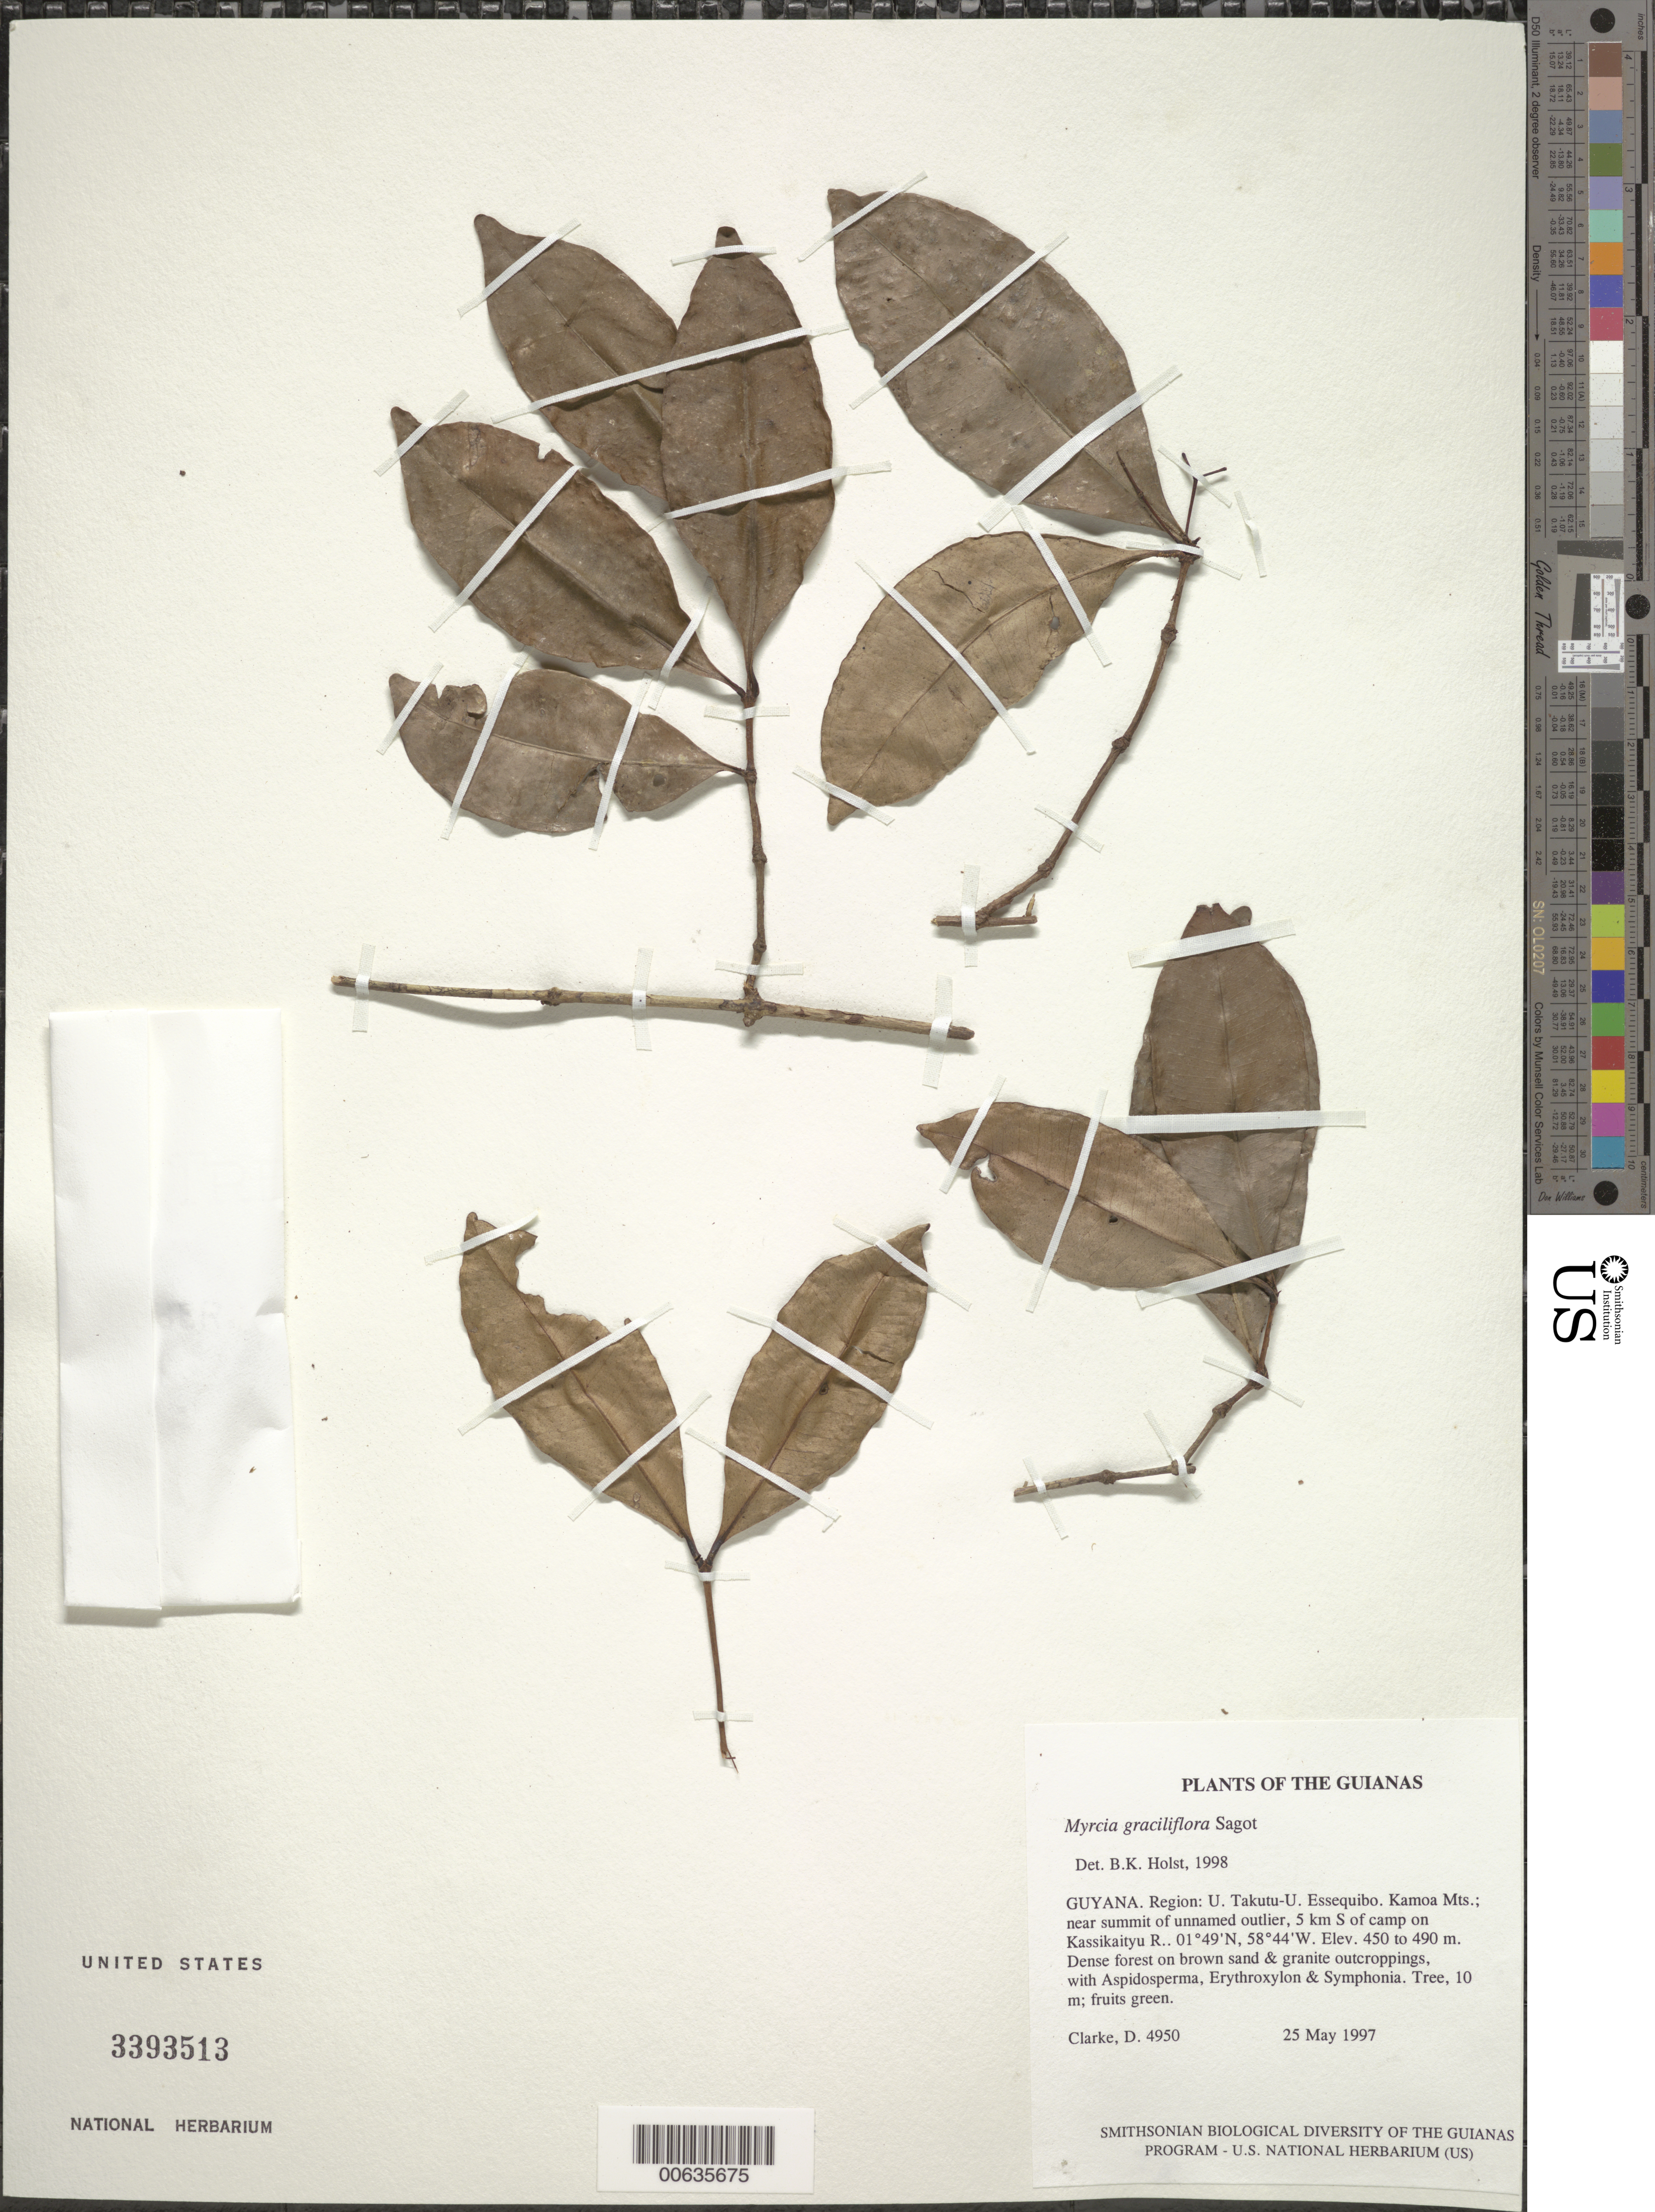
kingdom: Plantae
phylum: Tracheophyta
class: Magnoliopsida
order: Myrtales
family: Myrtaceae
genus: Myrcia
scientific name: Myrcia graciliflora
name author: Sagot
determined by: Holst, Bruce K.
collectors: H. D. Clarke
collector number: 4950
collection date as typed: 25 May 1997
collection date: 1997-05-25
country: Guyana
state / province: U. Takutu-U. Essequibo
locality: Kamoa Mts.; near summit of unnamed outlier, 5 km S of camp on Kassikaityu R.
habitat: Dense forest on brown sand & granite outcroppings, with Aspidosperma, Erythroxylum & Symphonia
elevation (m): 450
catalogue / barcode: US 3393513